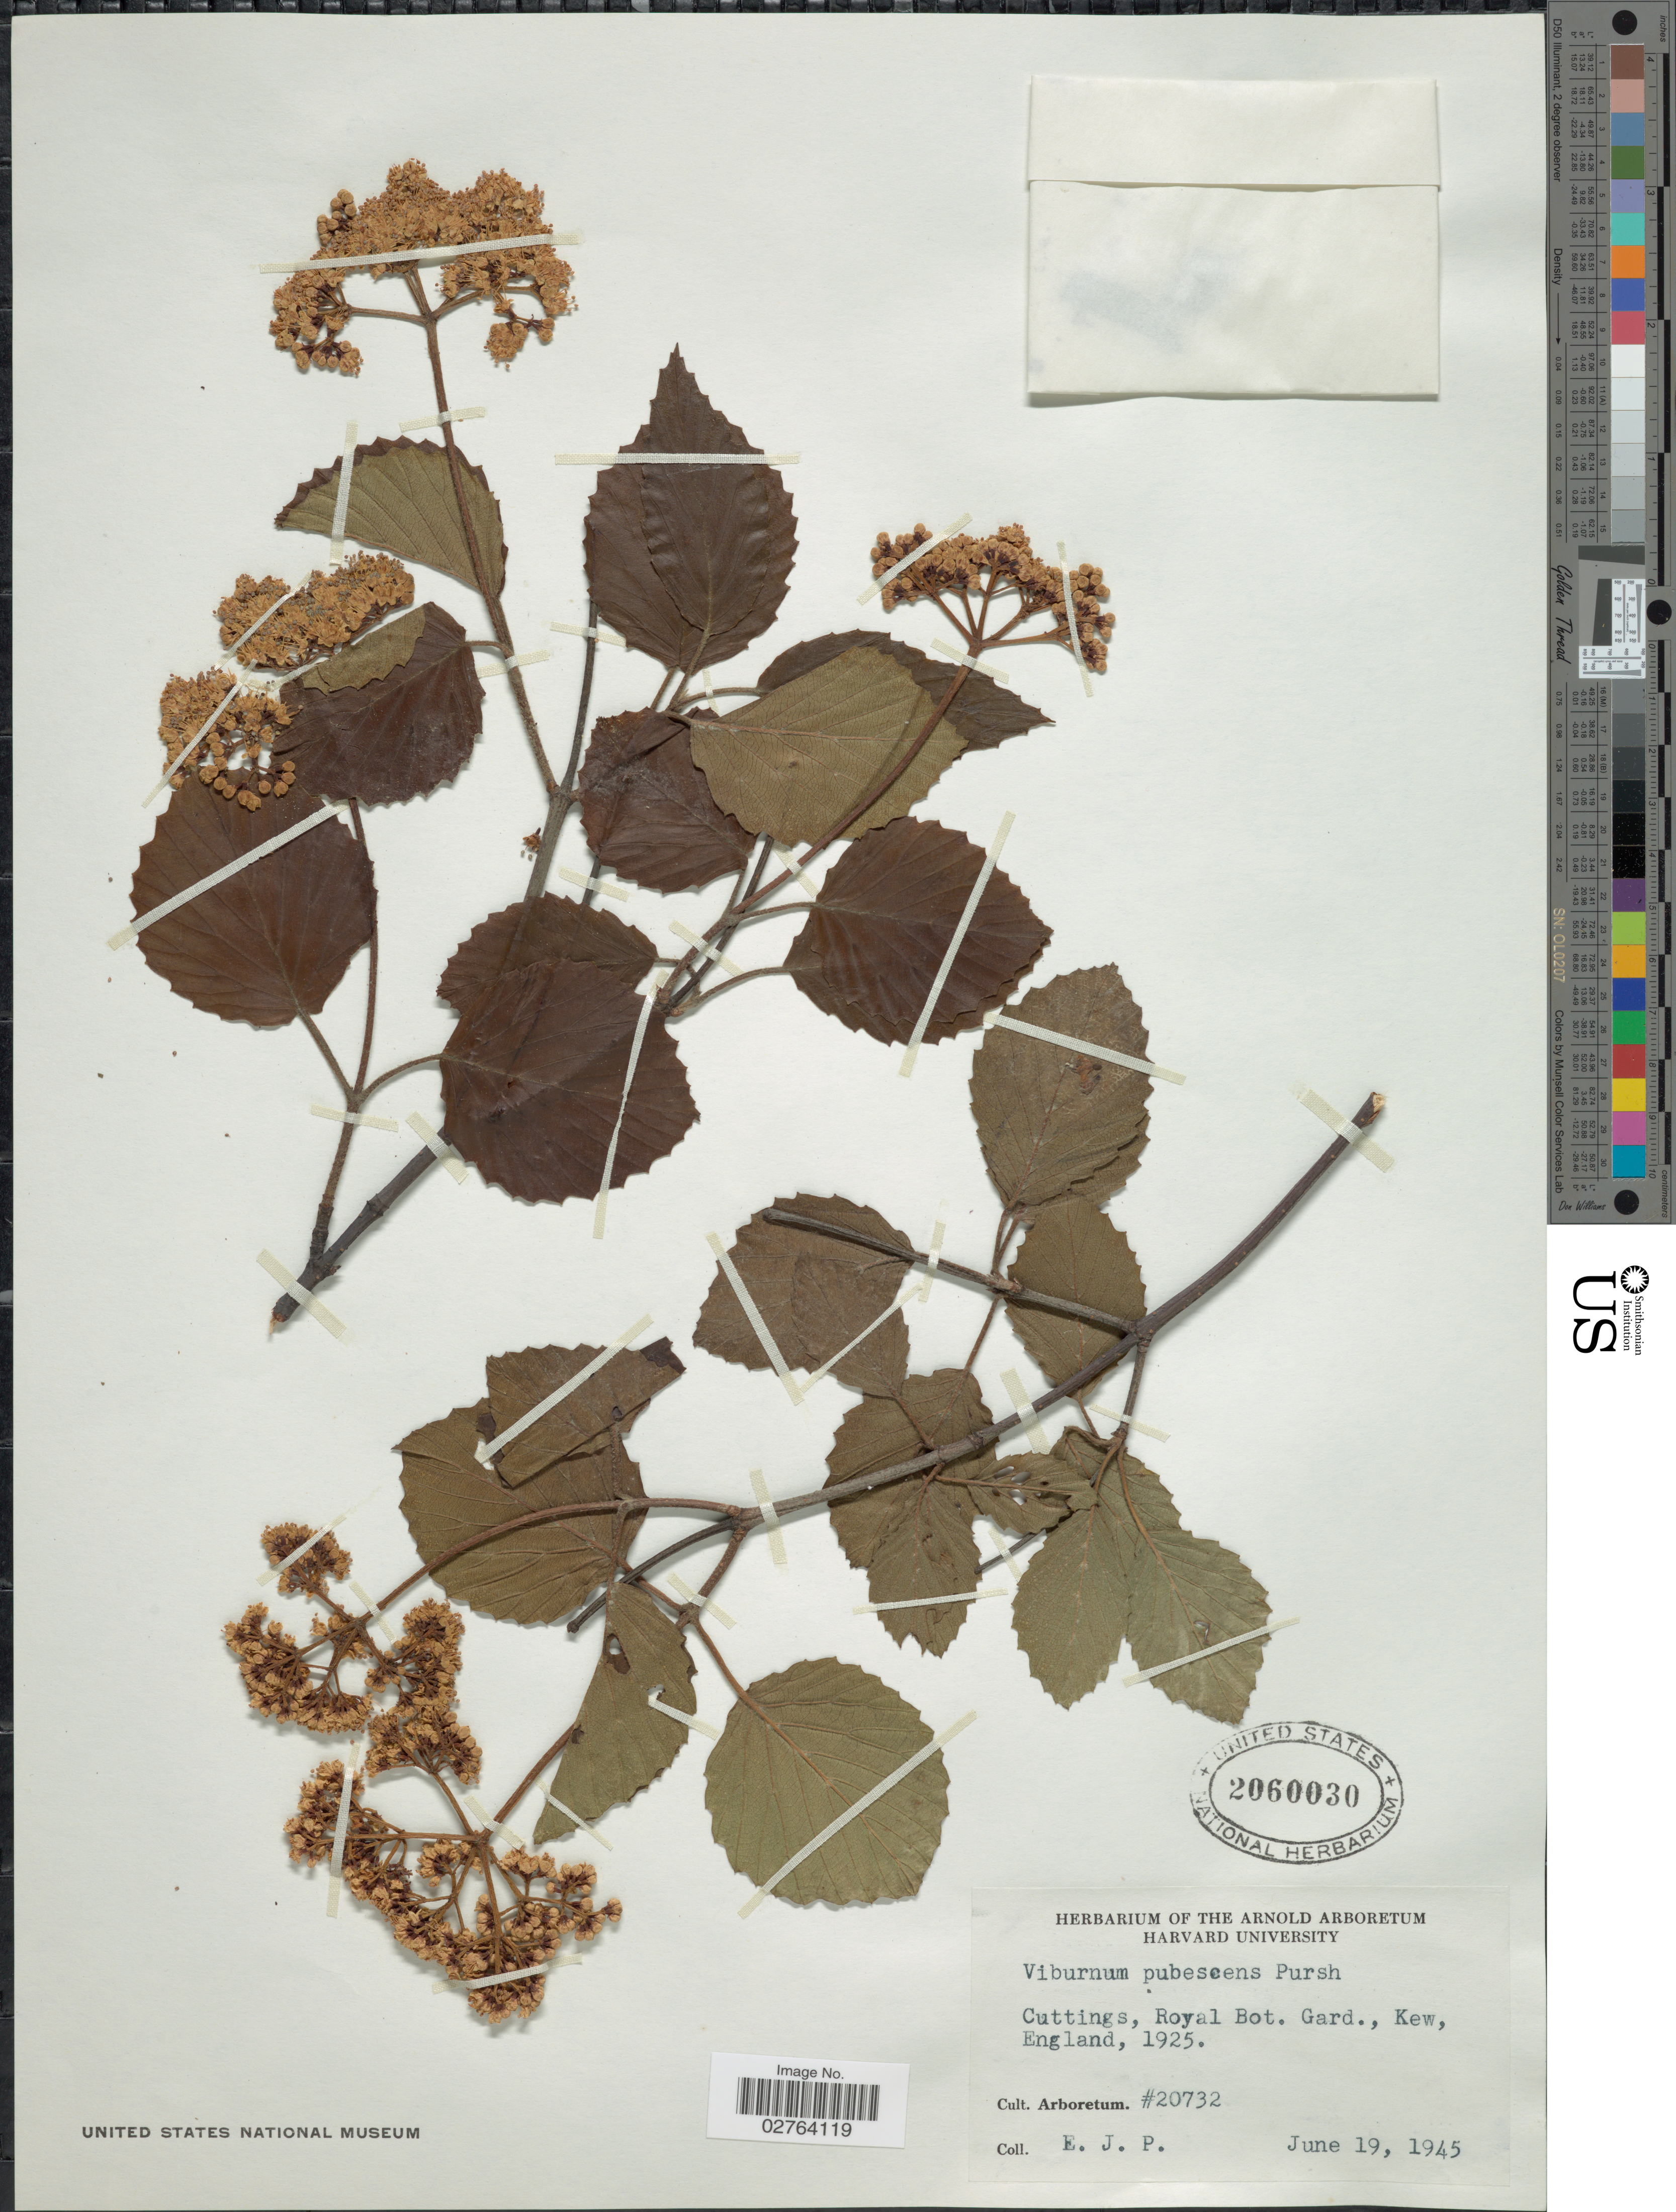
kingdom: Plantae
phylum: Tracheophyta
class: Magnoliopsida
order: Dipsacales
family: Viburnaceae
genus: Viburnum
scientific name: Viburnum pubescens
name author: (Aiton) Pursh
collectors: E. J. P.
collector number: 20732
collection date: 1945-06-19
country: United Kingdom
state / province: England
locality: Arboretum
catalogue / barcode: US 2060030